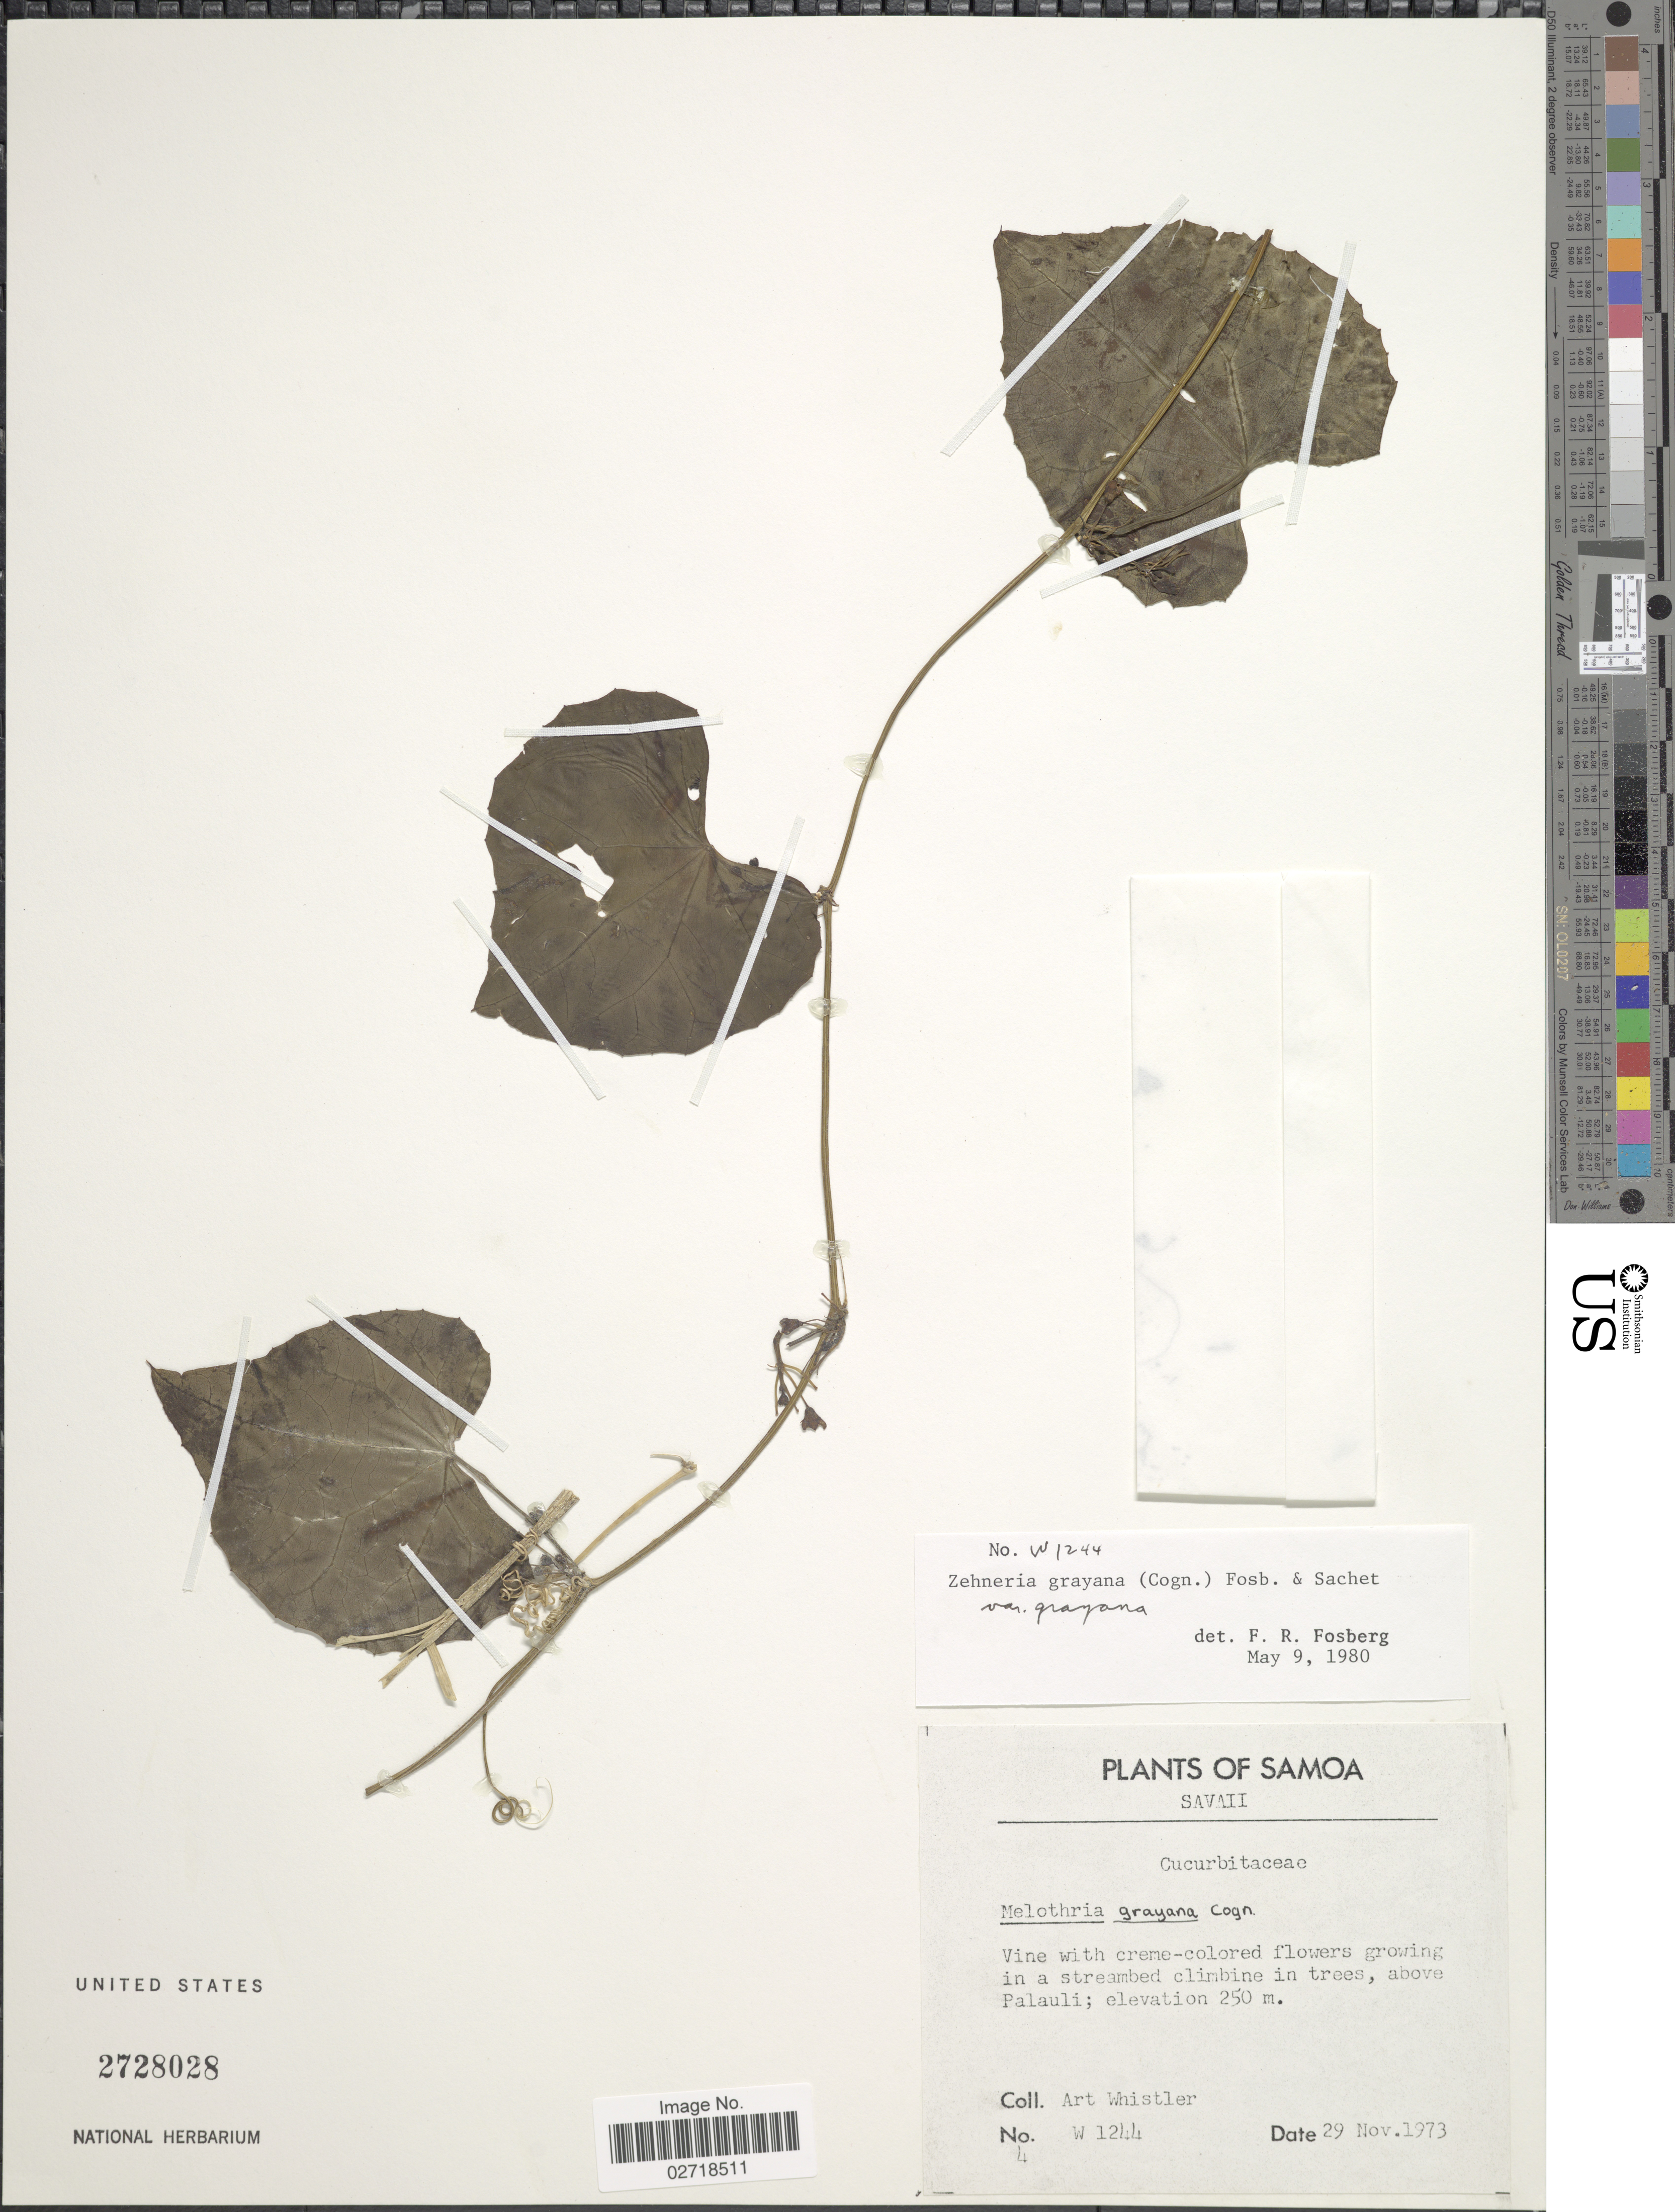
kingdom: Plantae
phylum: Tracheophyta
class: Magnoliopsida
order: Cucurbitales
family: Cucurbitaceae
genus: Zehneria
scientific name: Zehneria grayana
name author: (Cogn.) Fosberg & Sachet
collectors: A. Whistler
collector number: W 1244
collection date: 1973-11-29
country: Samoa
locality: Samoa, Savai' i, above Palauli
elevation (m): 250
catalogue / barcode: US 2728028